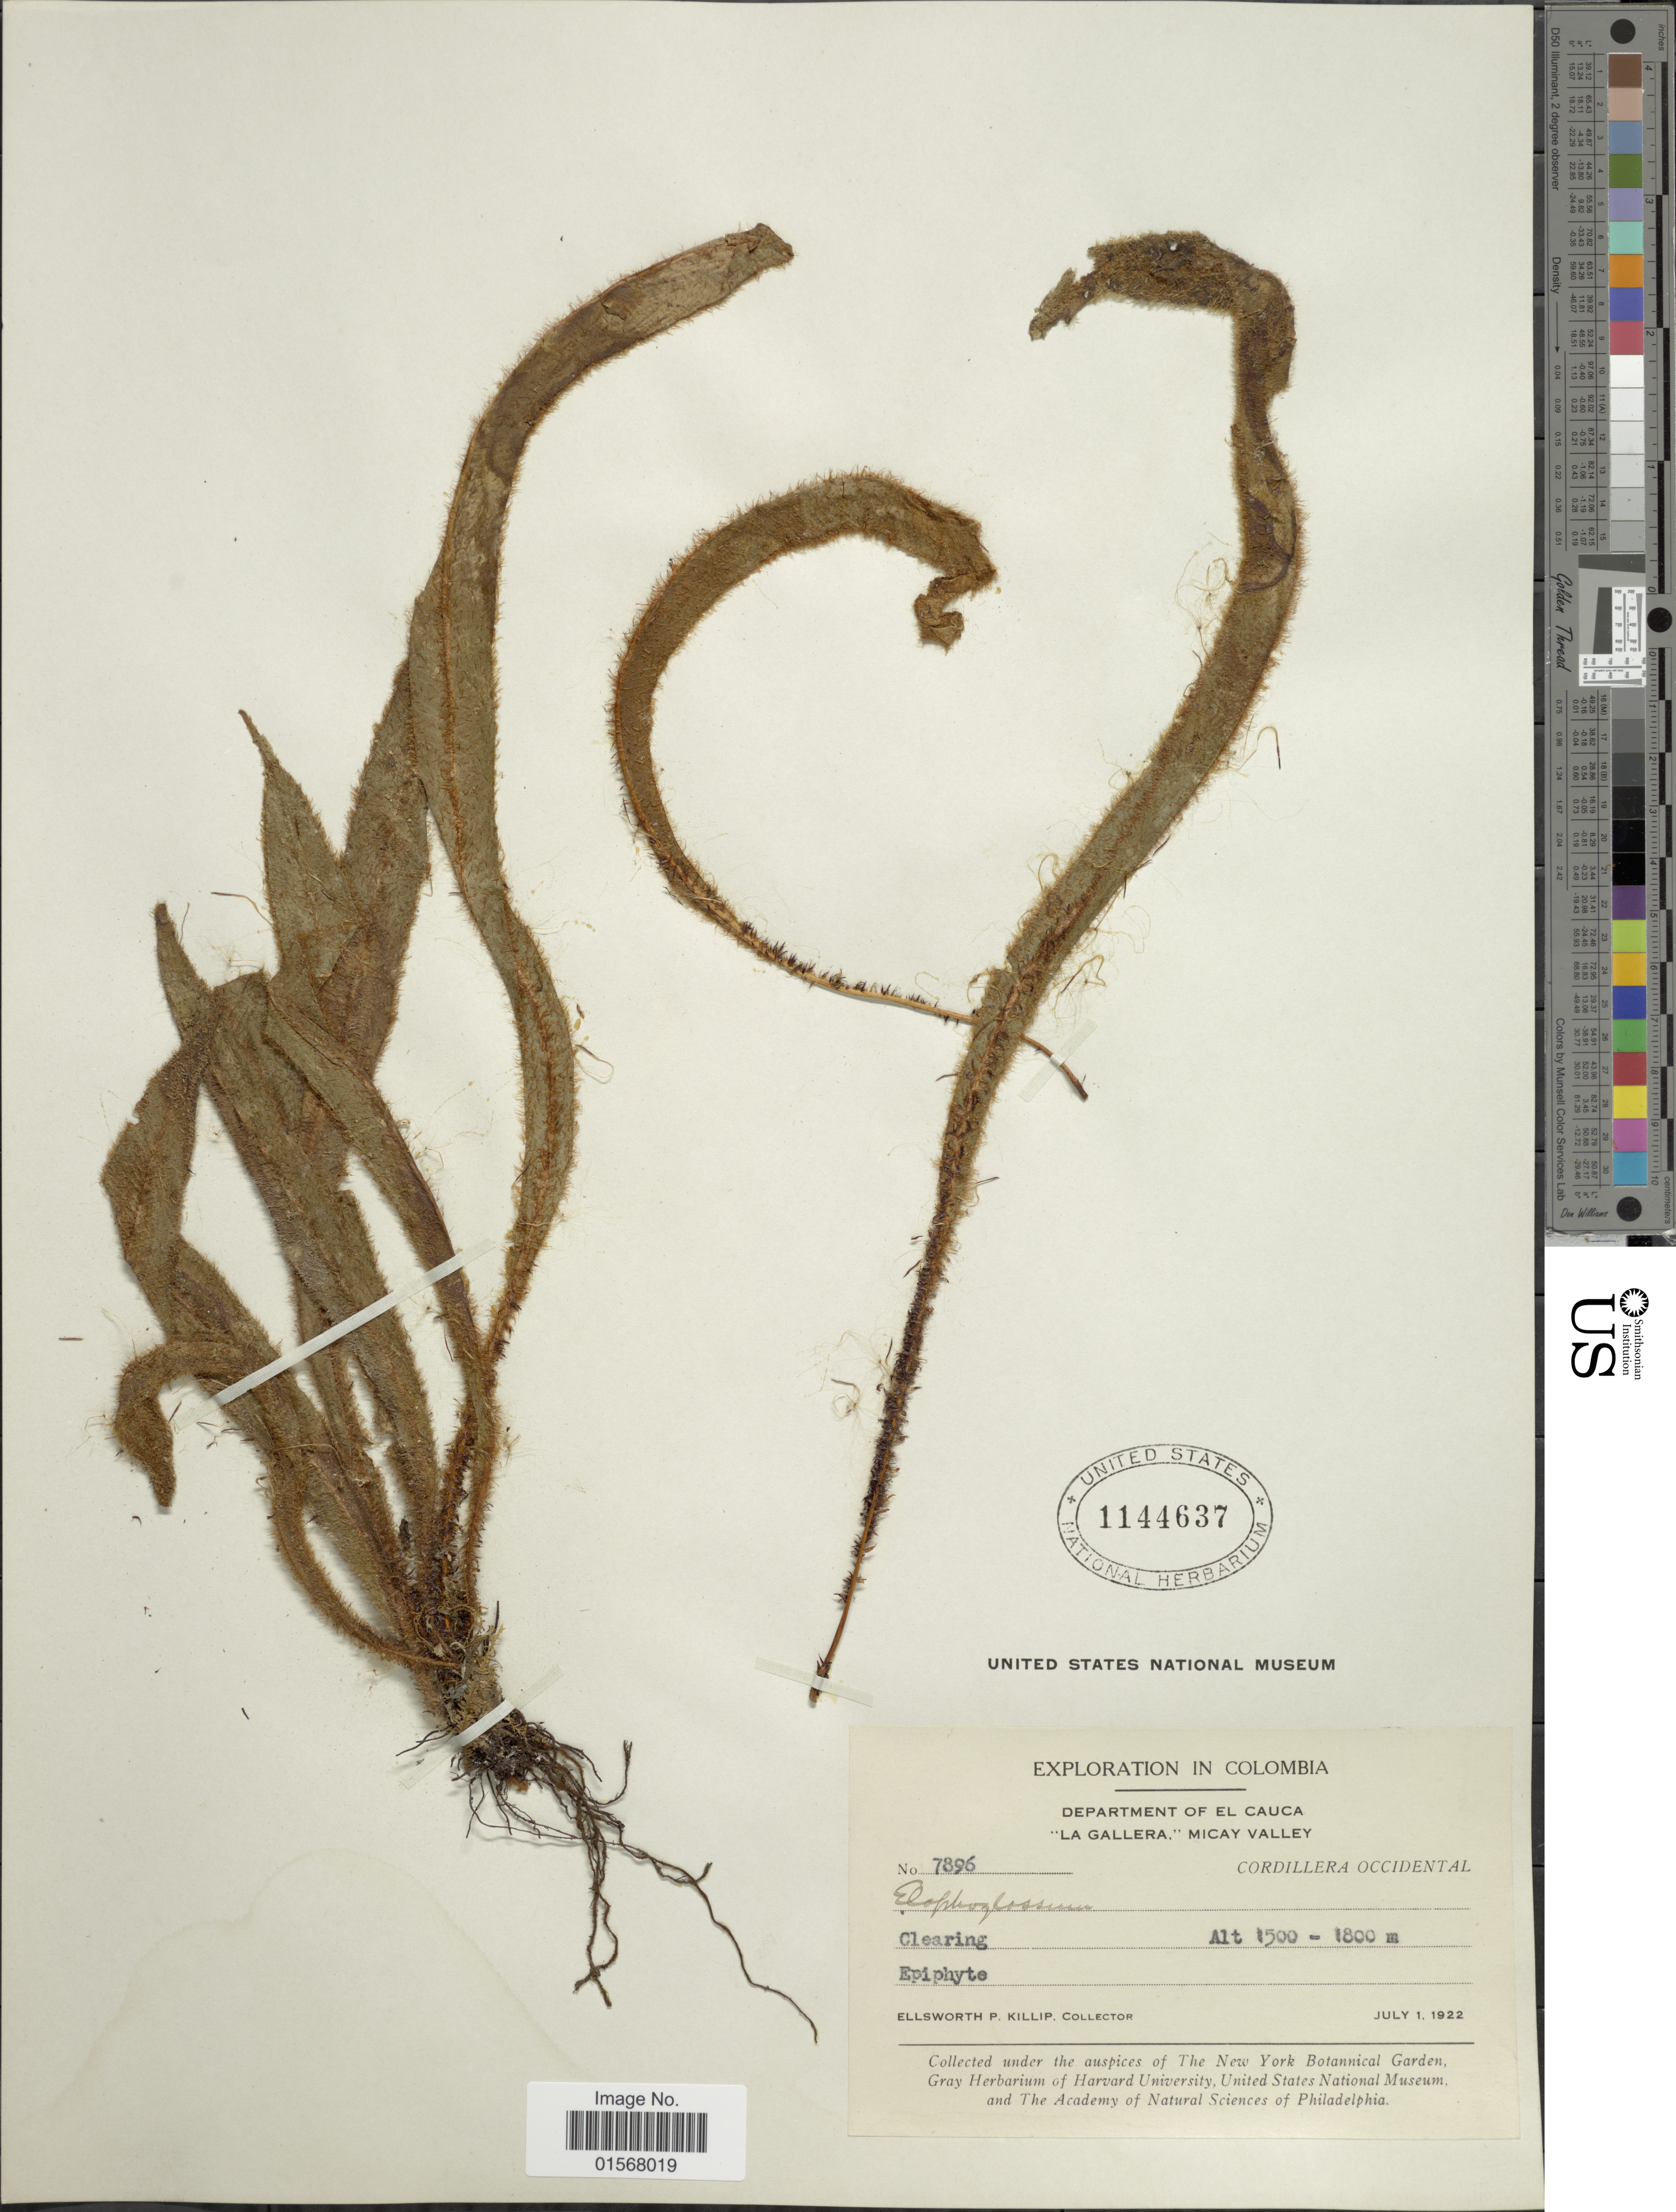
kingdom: Plantae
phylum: Tracheophyta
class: Polypodiopsida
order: Polypodiales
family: Dryopteridaceae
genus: Elaphoglossum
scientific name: Elaphoglossum sp.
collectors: E. P. Killip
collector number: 7896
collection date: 1922-07-01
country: Colombia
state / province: Valle del Cauca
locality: Department of El Cauca, "La Gallera." Micay Valley, Cordillera Occidental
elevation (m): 1500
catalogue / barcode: US 1144637